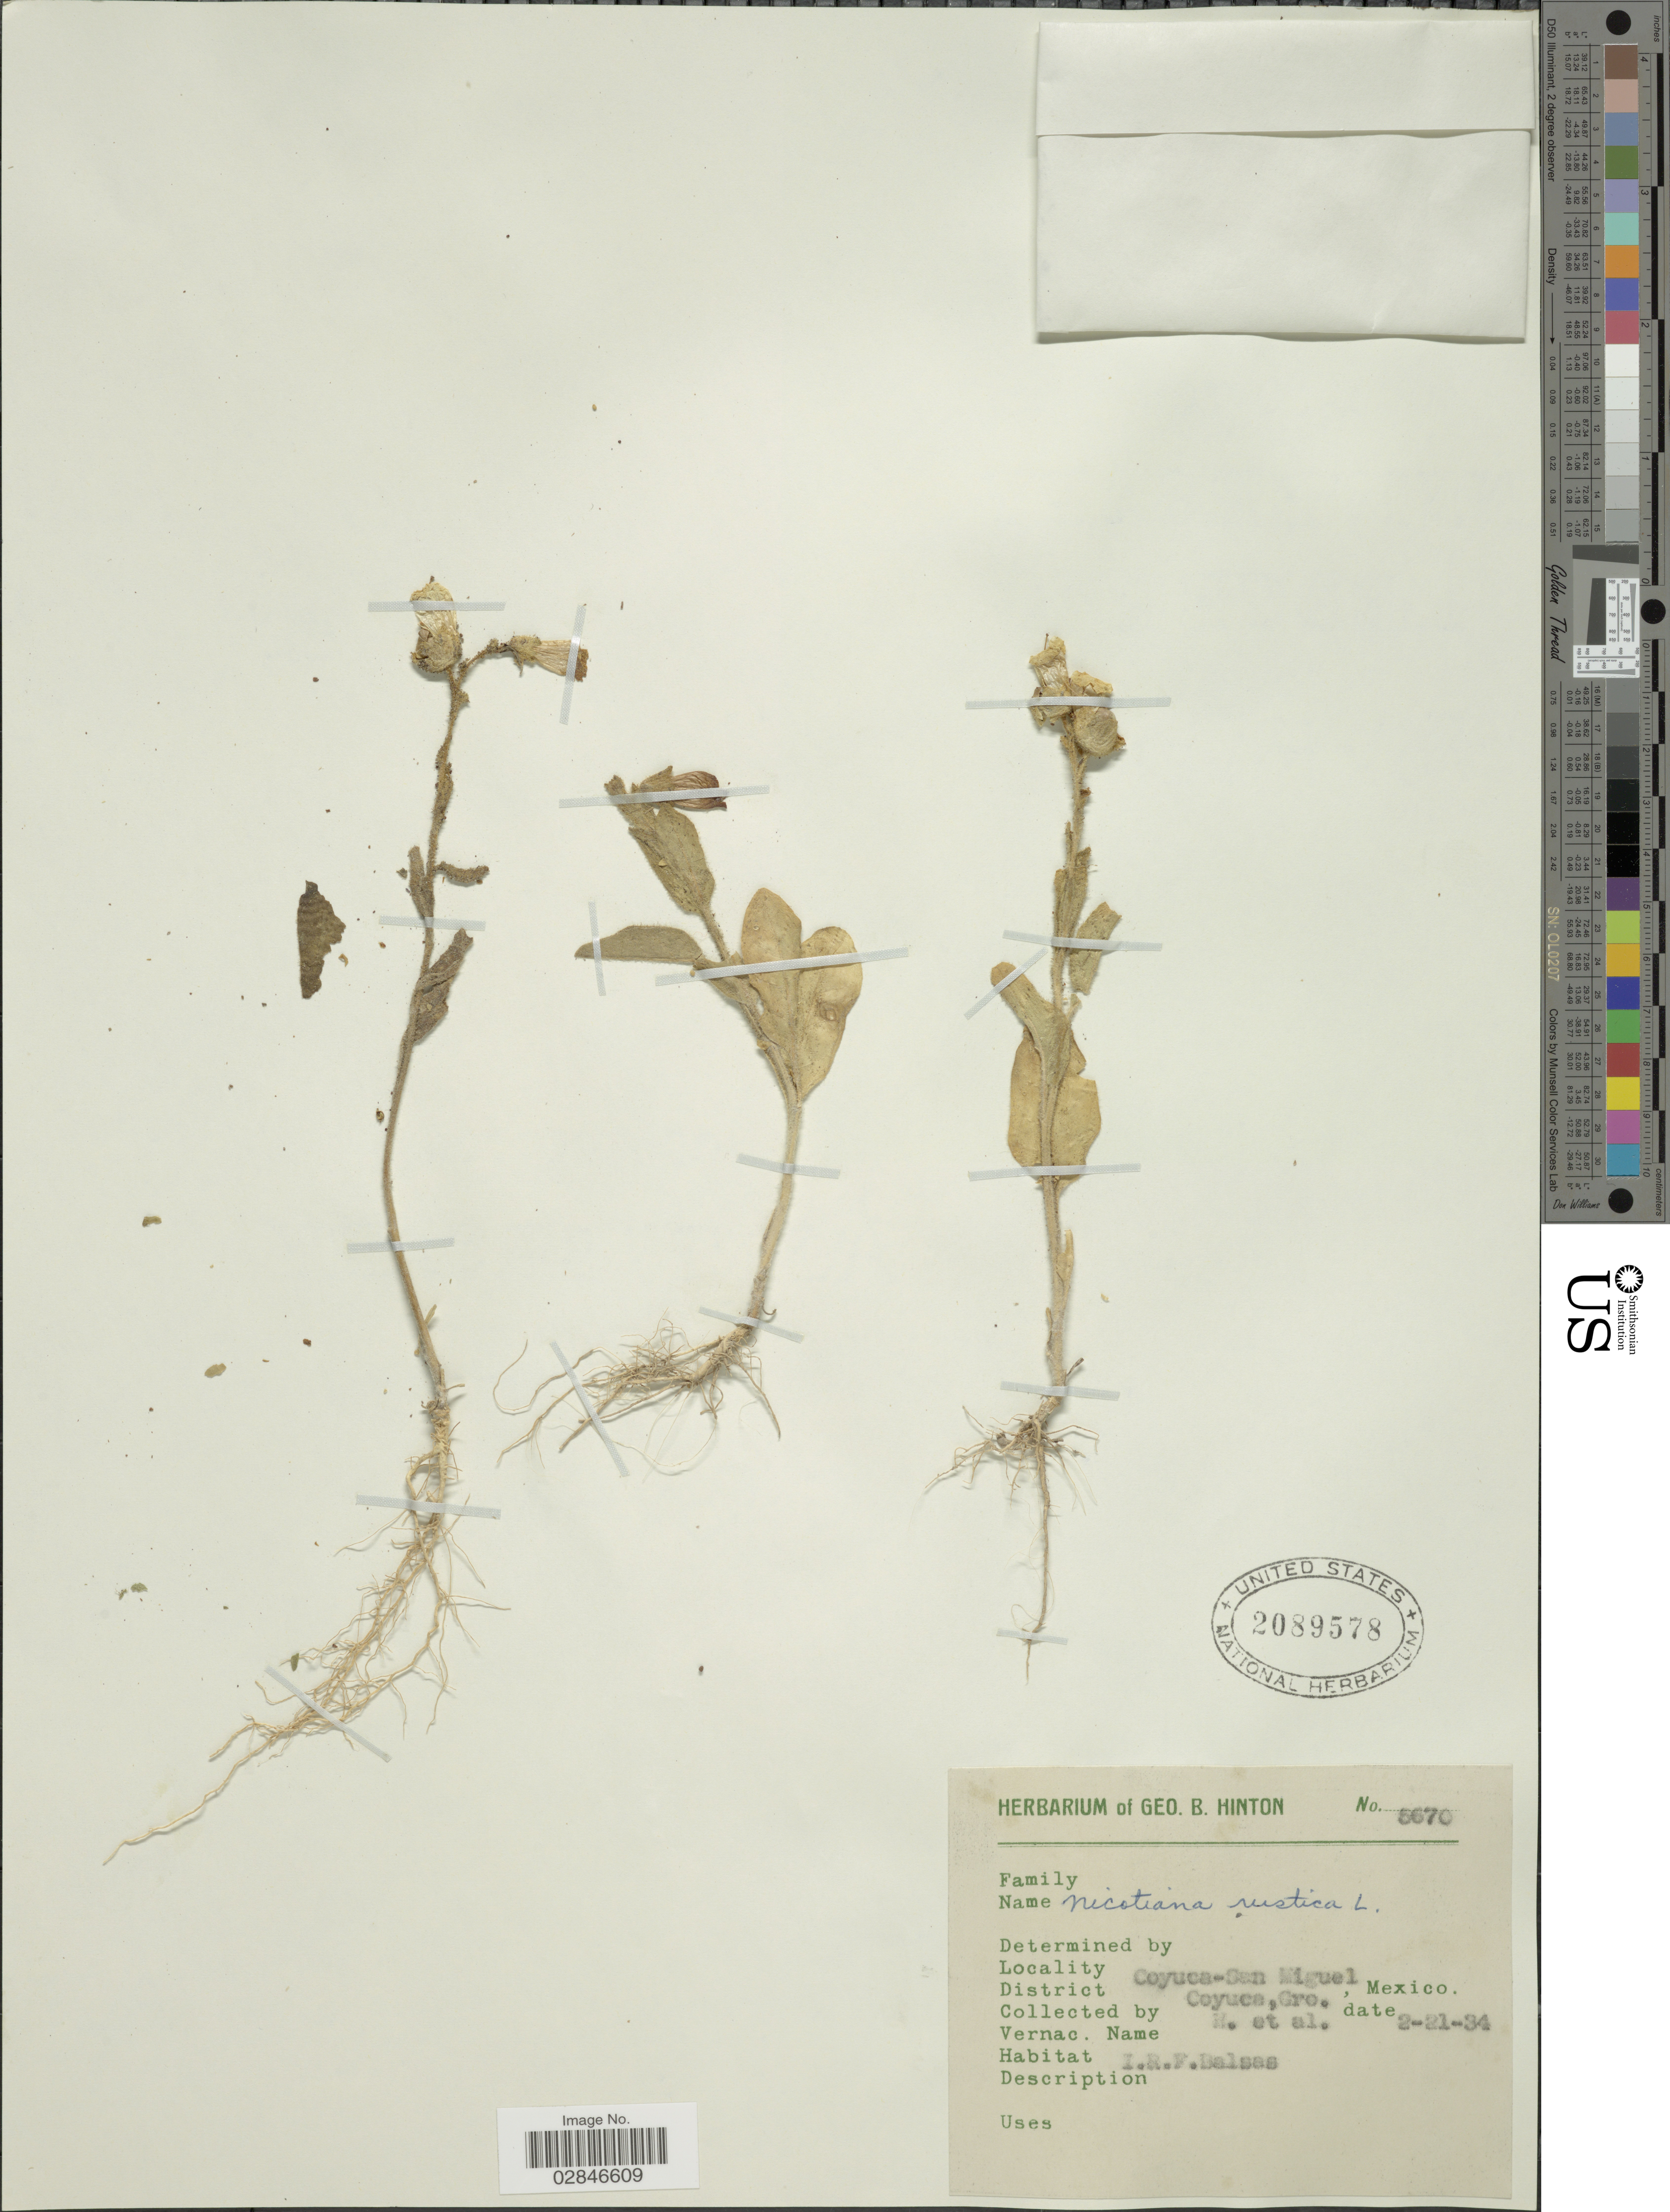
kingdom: Plantae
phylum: Tracheophyta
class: Magnoliopsida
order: Solanales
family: Solanaceae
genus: Nicotiana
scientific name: Nicotiana rustica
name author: L.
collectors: G. B. Hinton & et al.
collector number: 5670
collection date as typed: Transcribed d/m/y: 21/2/34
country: Mexico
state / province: Guerrero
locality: Coyuca-San Miguel, District Coyuca.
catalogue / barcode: US 2089578